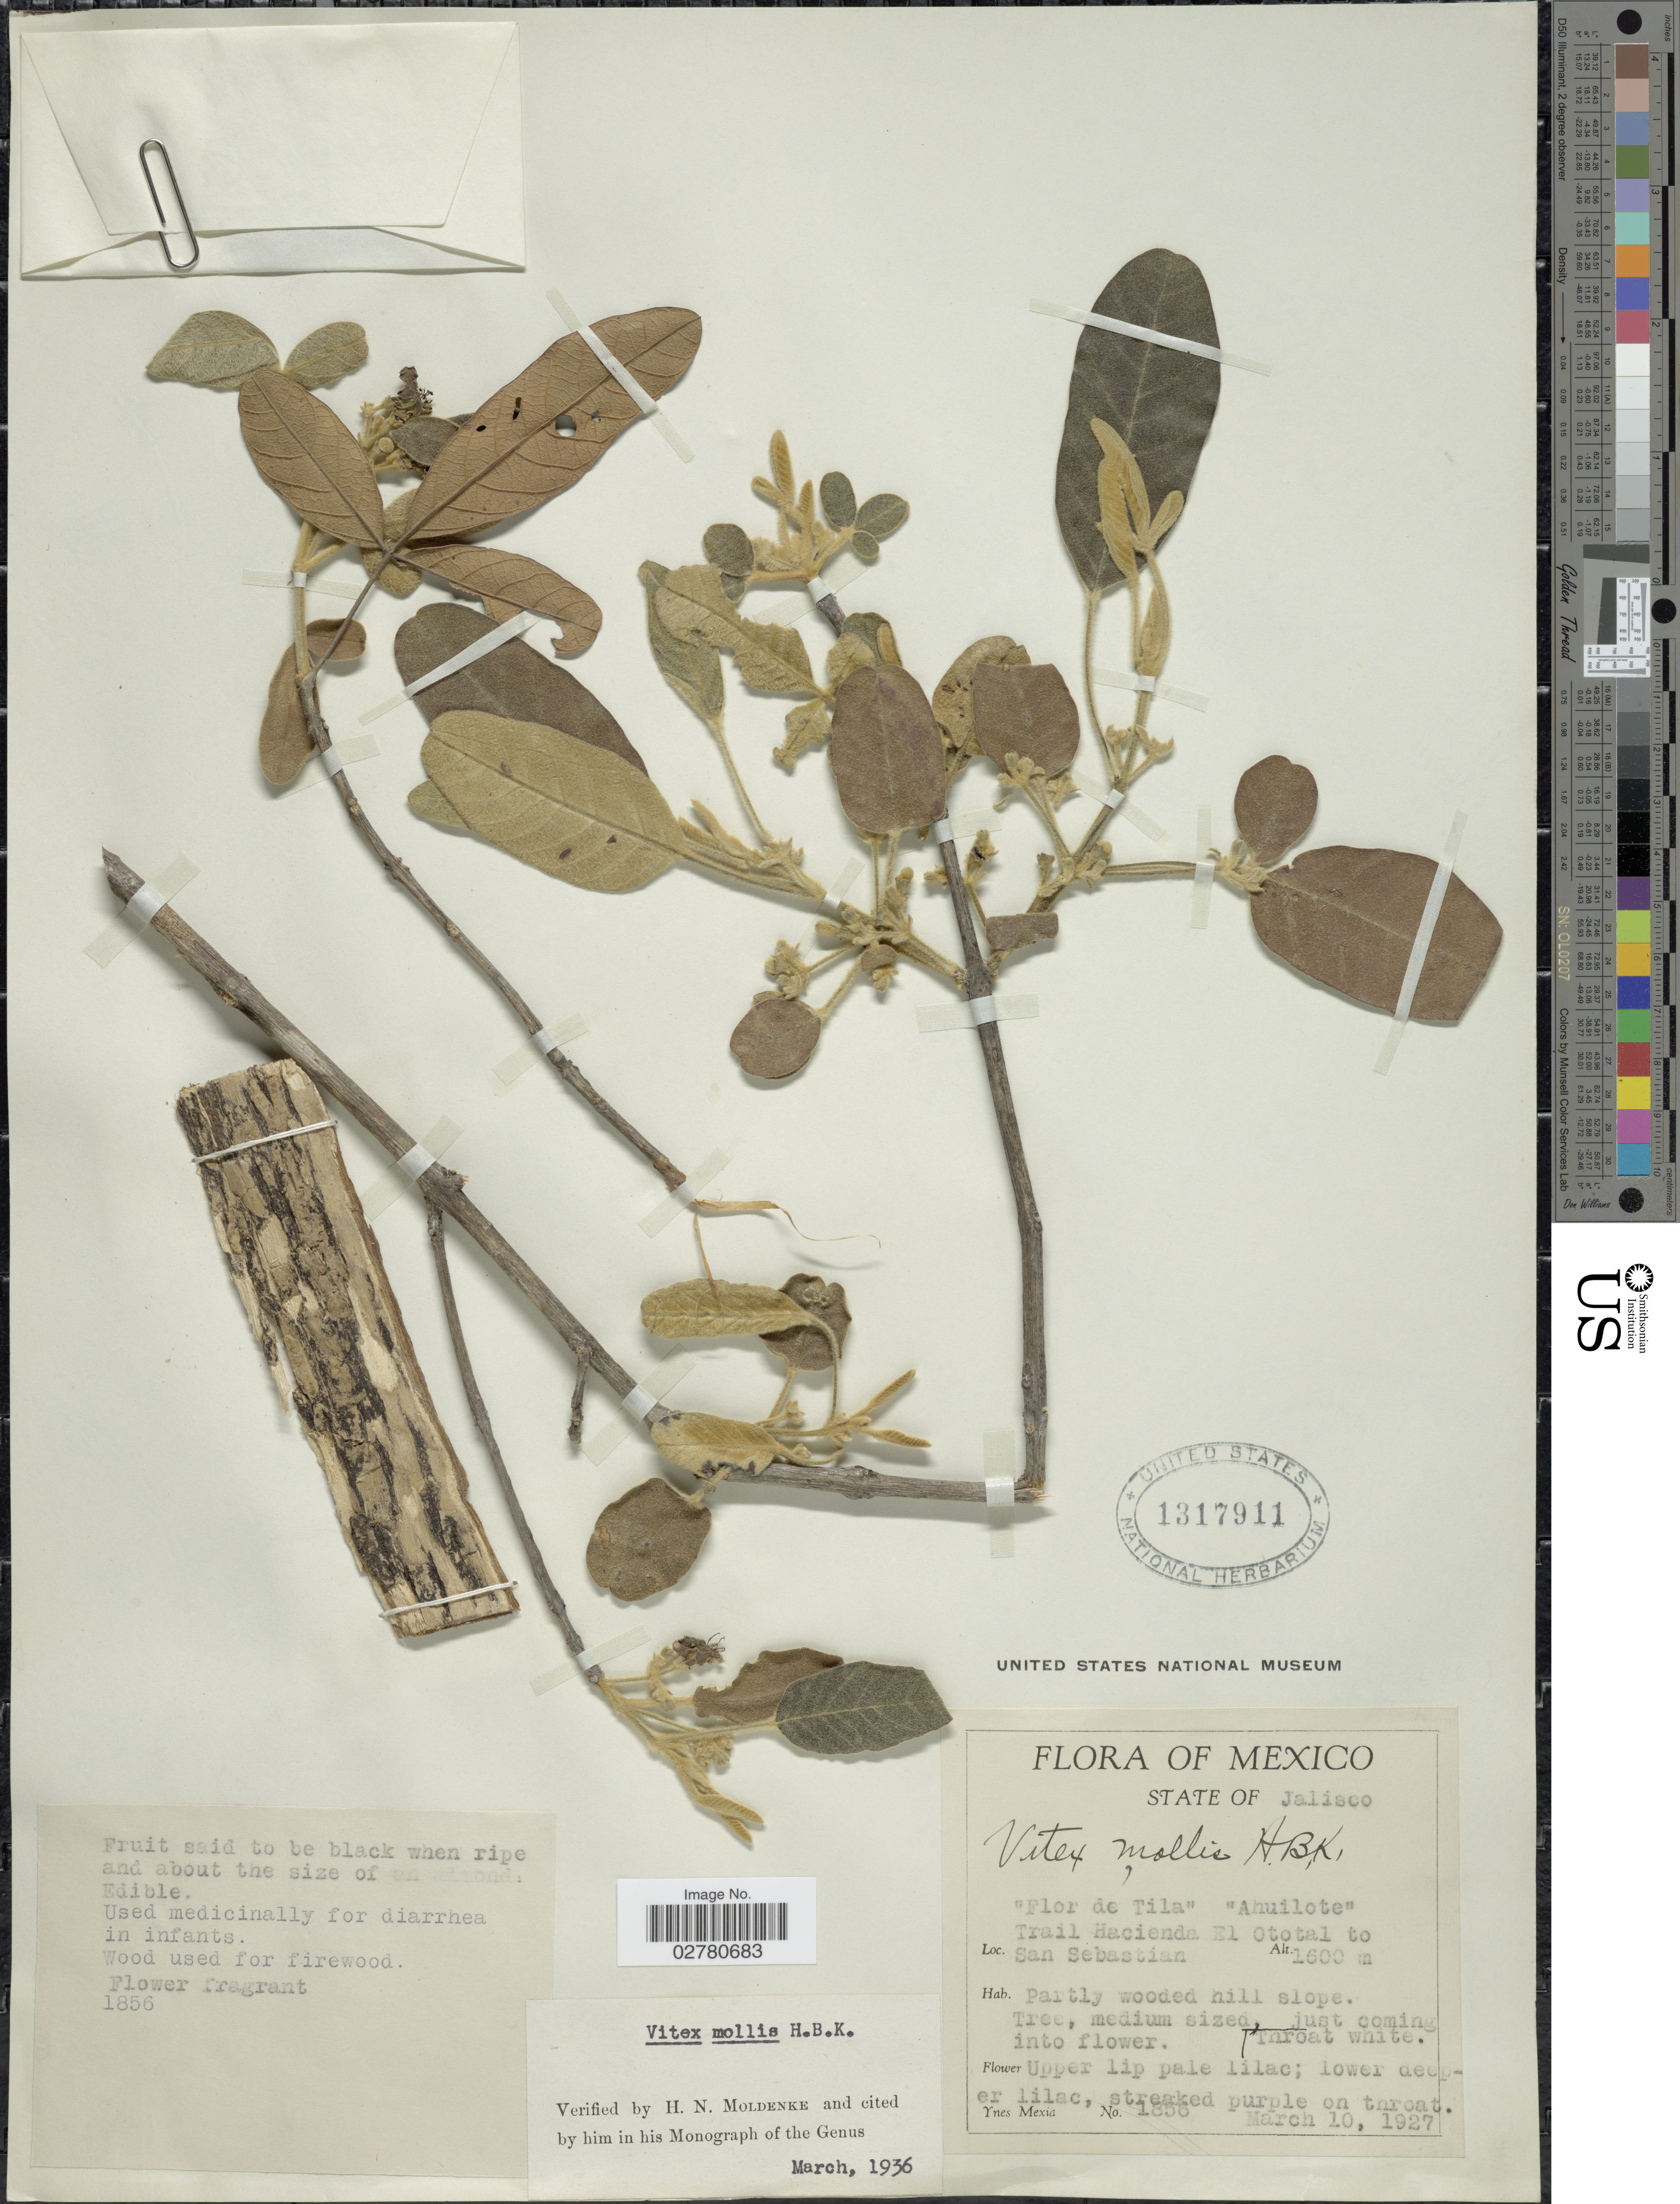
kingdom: Plantae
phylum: Tracheophyta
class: Magnoliopsida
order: Lamiales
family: Lamiaceae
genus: Vitex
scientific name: Vitex mollis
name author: Kunth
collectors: Y. Mexia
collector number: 1856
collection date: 1927-03-10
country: Mexico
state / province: Jalisco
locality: Trail Hacienda El Ototal to San Sebastian.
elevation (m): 1600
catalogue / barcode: US 1317911